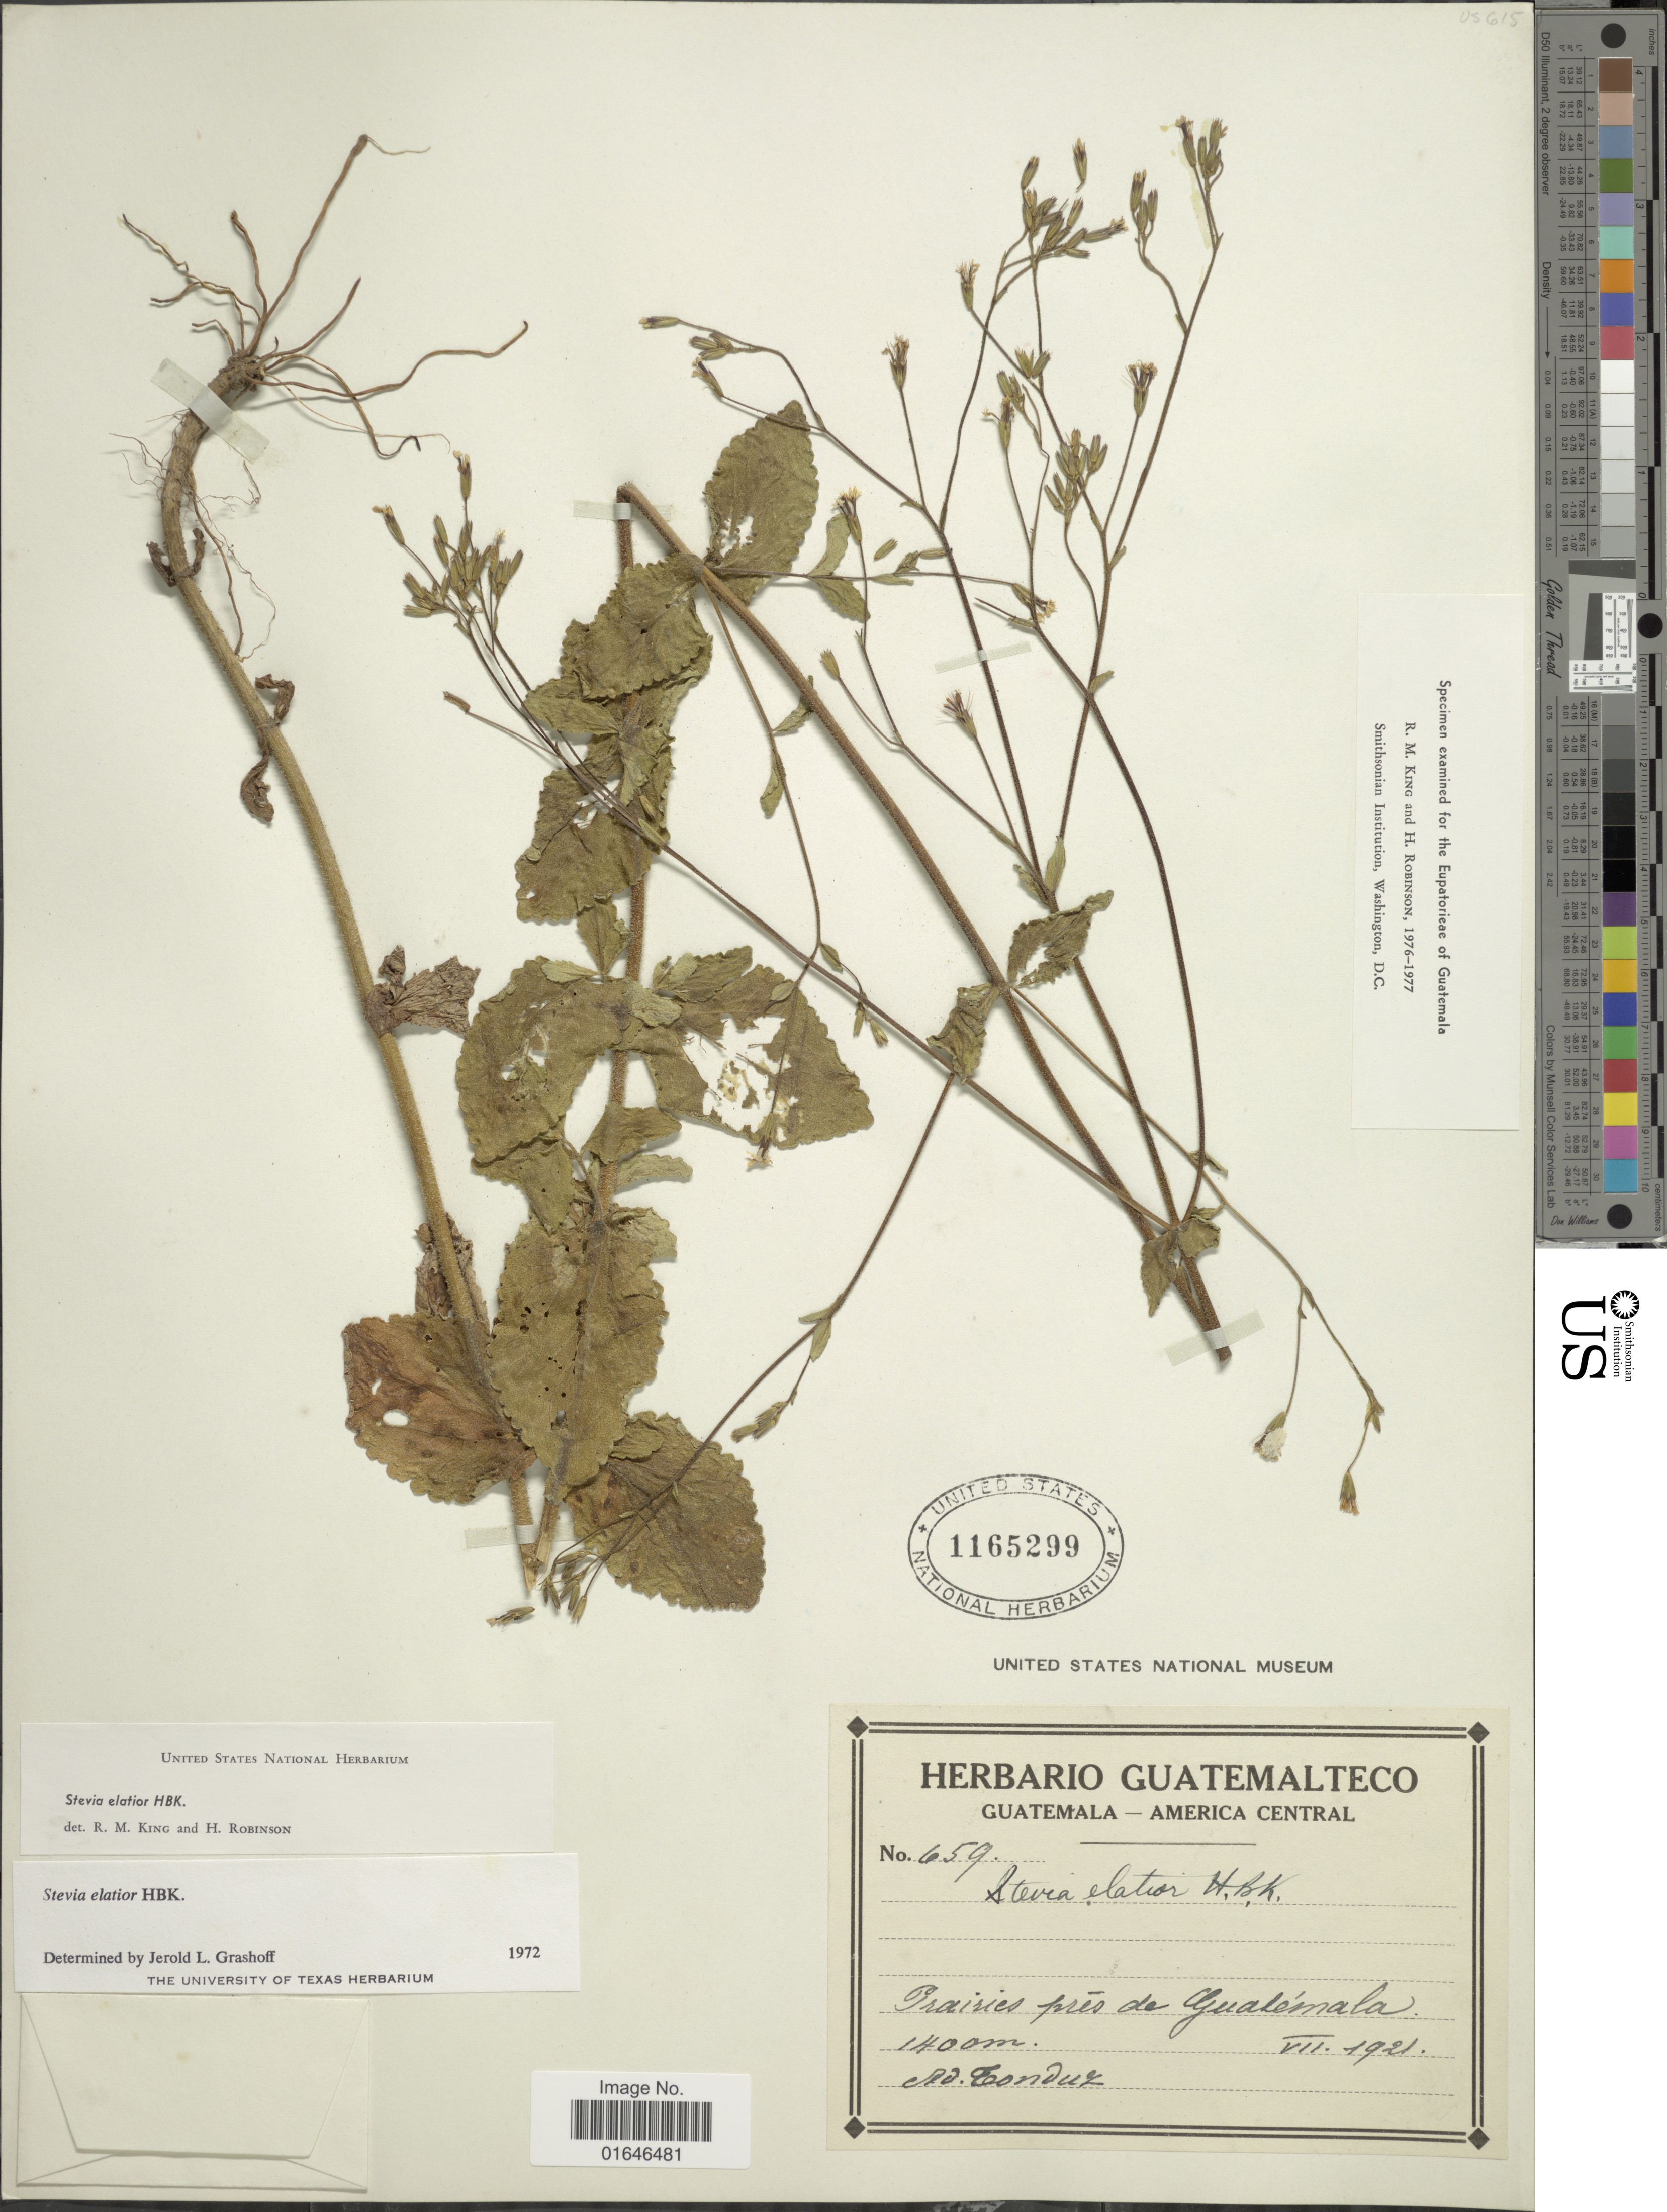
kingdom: Plantae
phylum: Tracheophyta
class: Magnoliopsida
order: Asterales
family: Asteraceae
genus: Stevia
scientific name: Stevia elatior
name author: Kunth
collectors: A. Tonduz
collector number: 659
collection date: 1921-07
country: Guatemala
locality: Prairies prés de Guatémala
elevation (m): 1400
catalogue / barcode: US 1165299